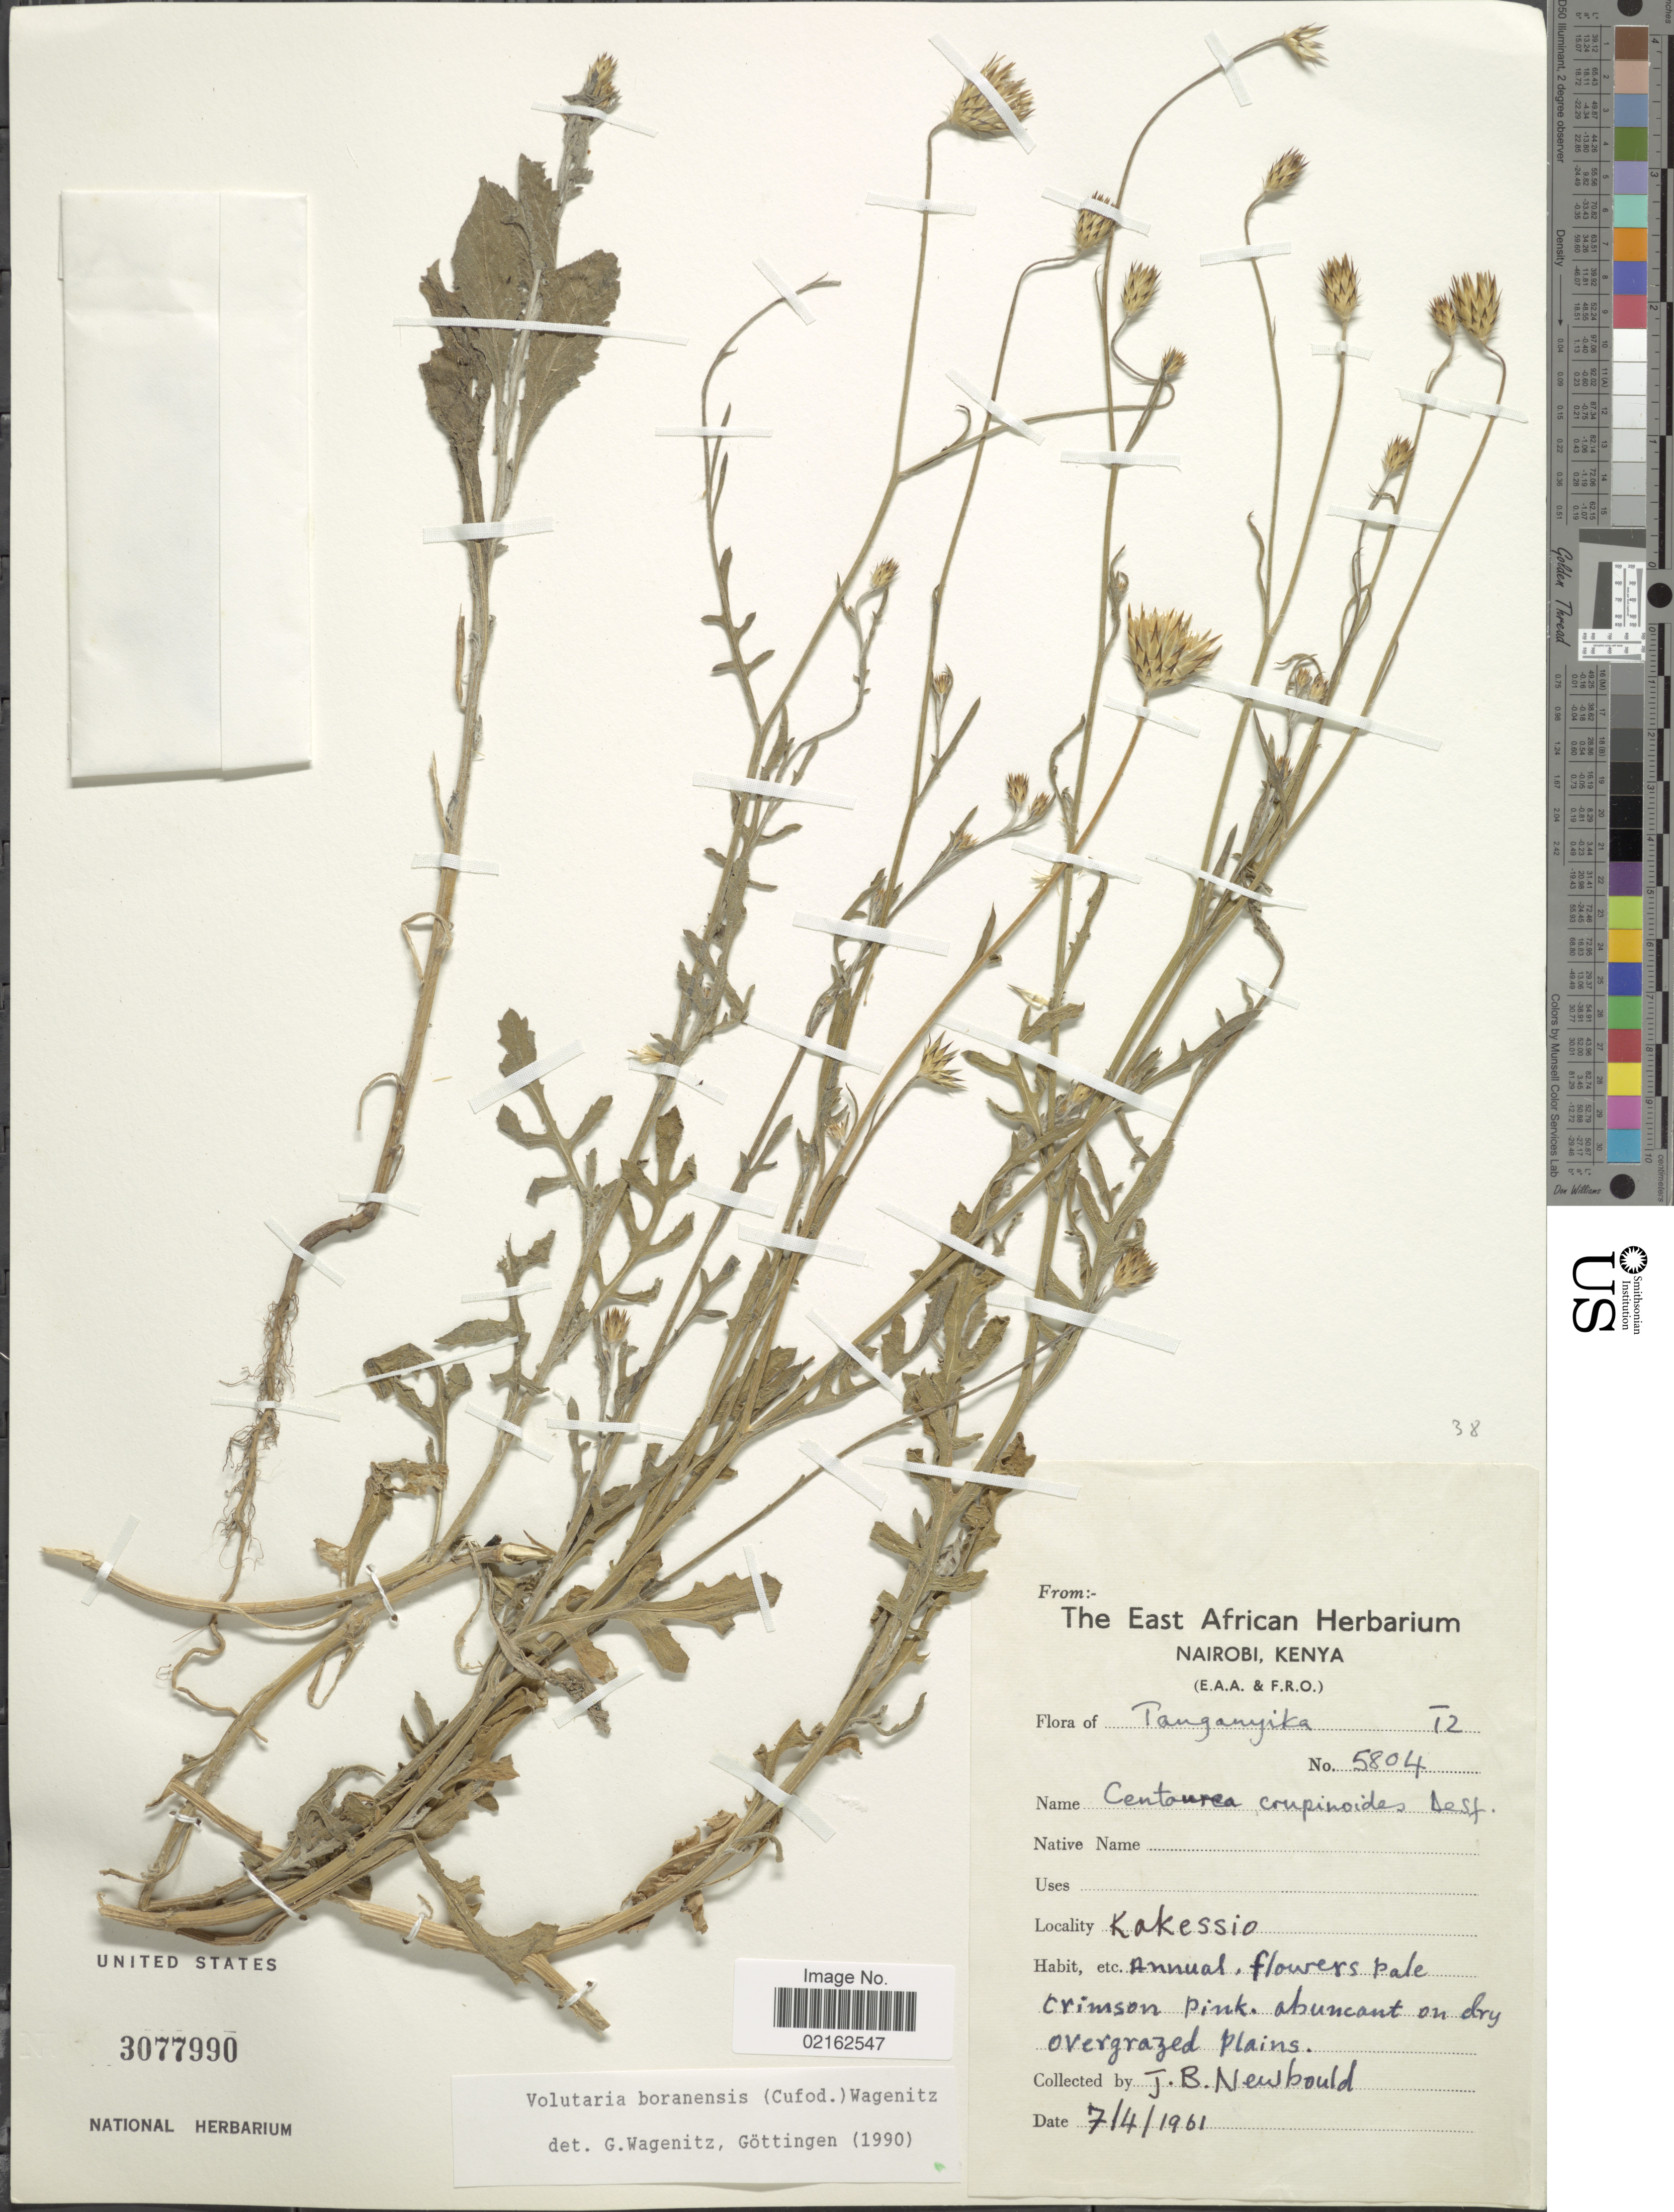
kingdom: Plantae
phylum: Tracheophyta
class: Magnoliopsida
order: Asterales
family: Asteraceae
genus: Volutaria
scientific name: Volutaria boranensis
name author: (Cufod.) Wagenitz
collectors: J. Newbould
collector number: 5804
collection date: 1961-04-07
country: Tanzania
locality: Tanganyika TZ, Kakessio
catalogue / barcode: US 3077990